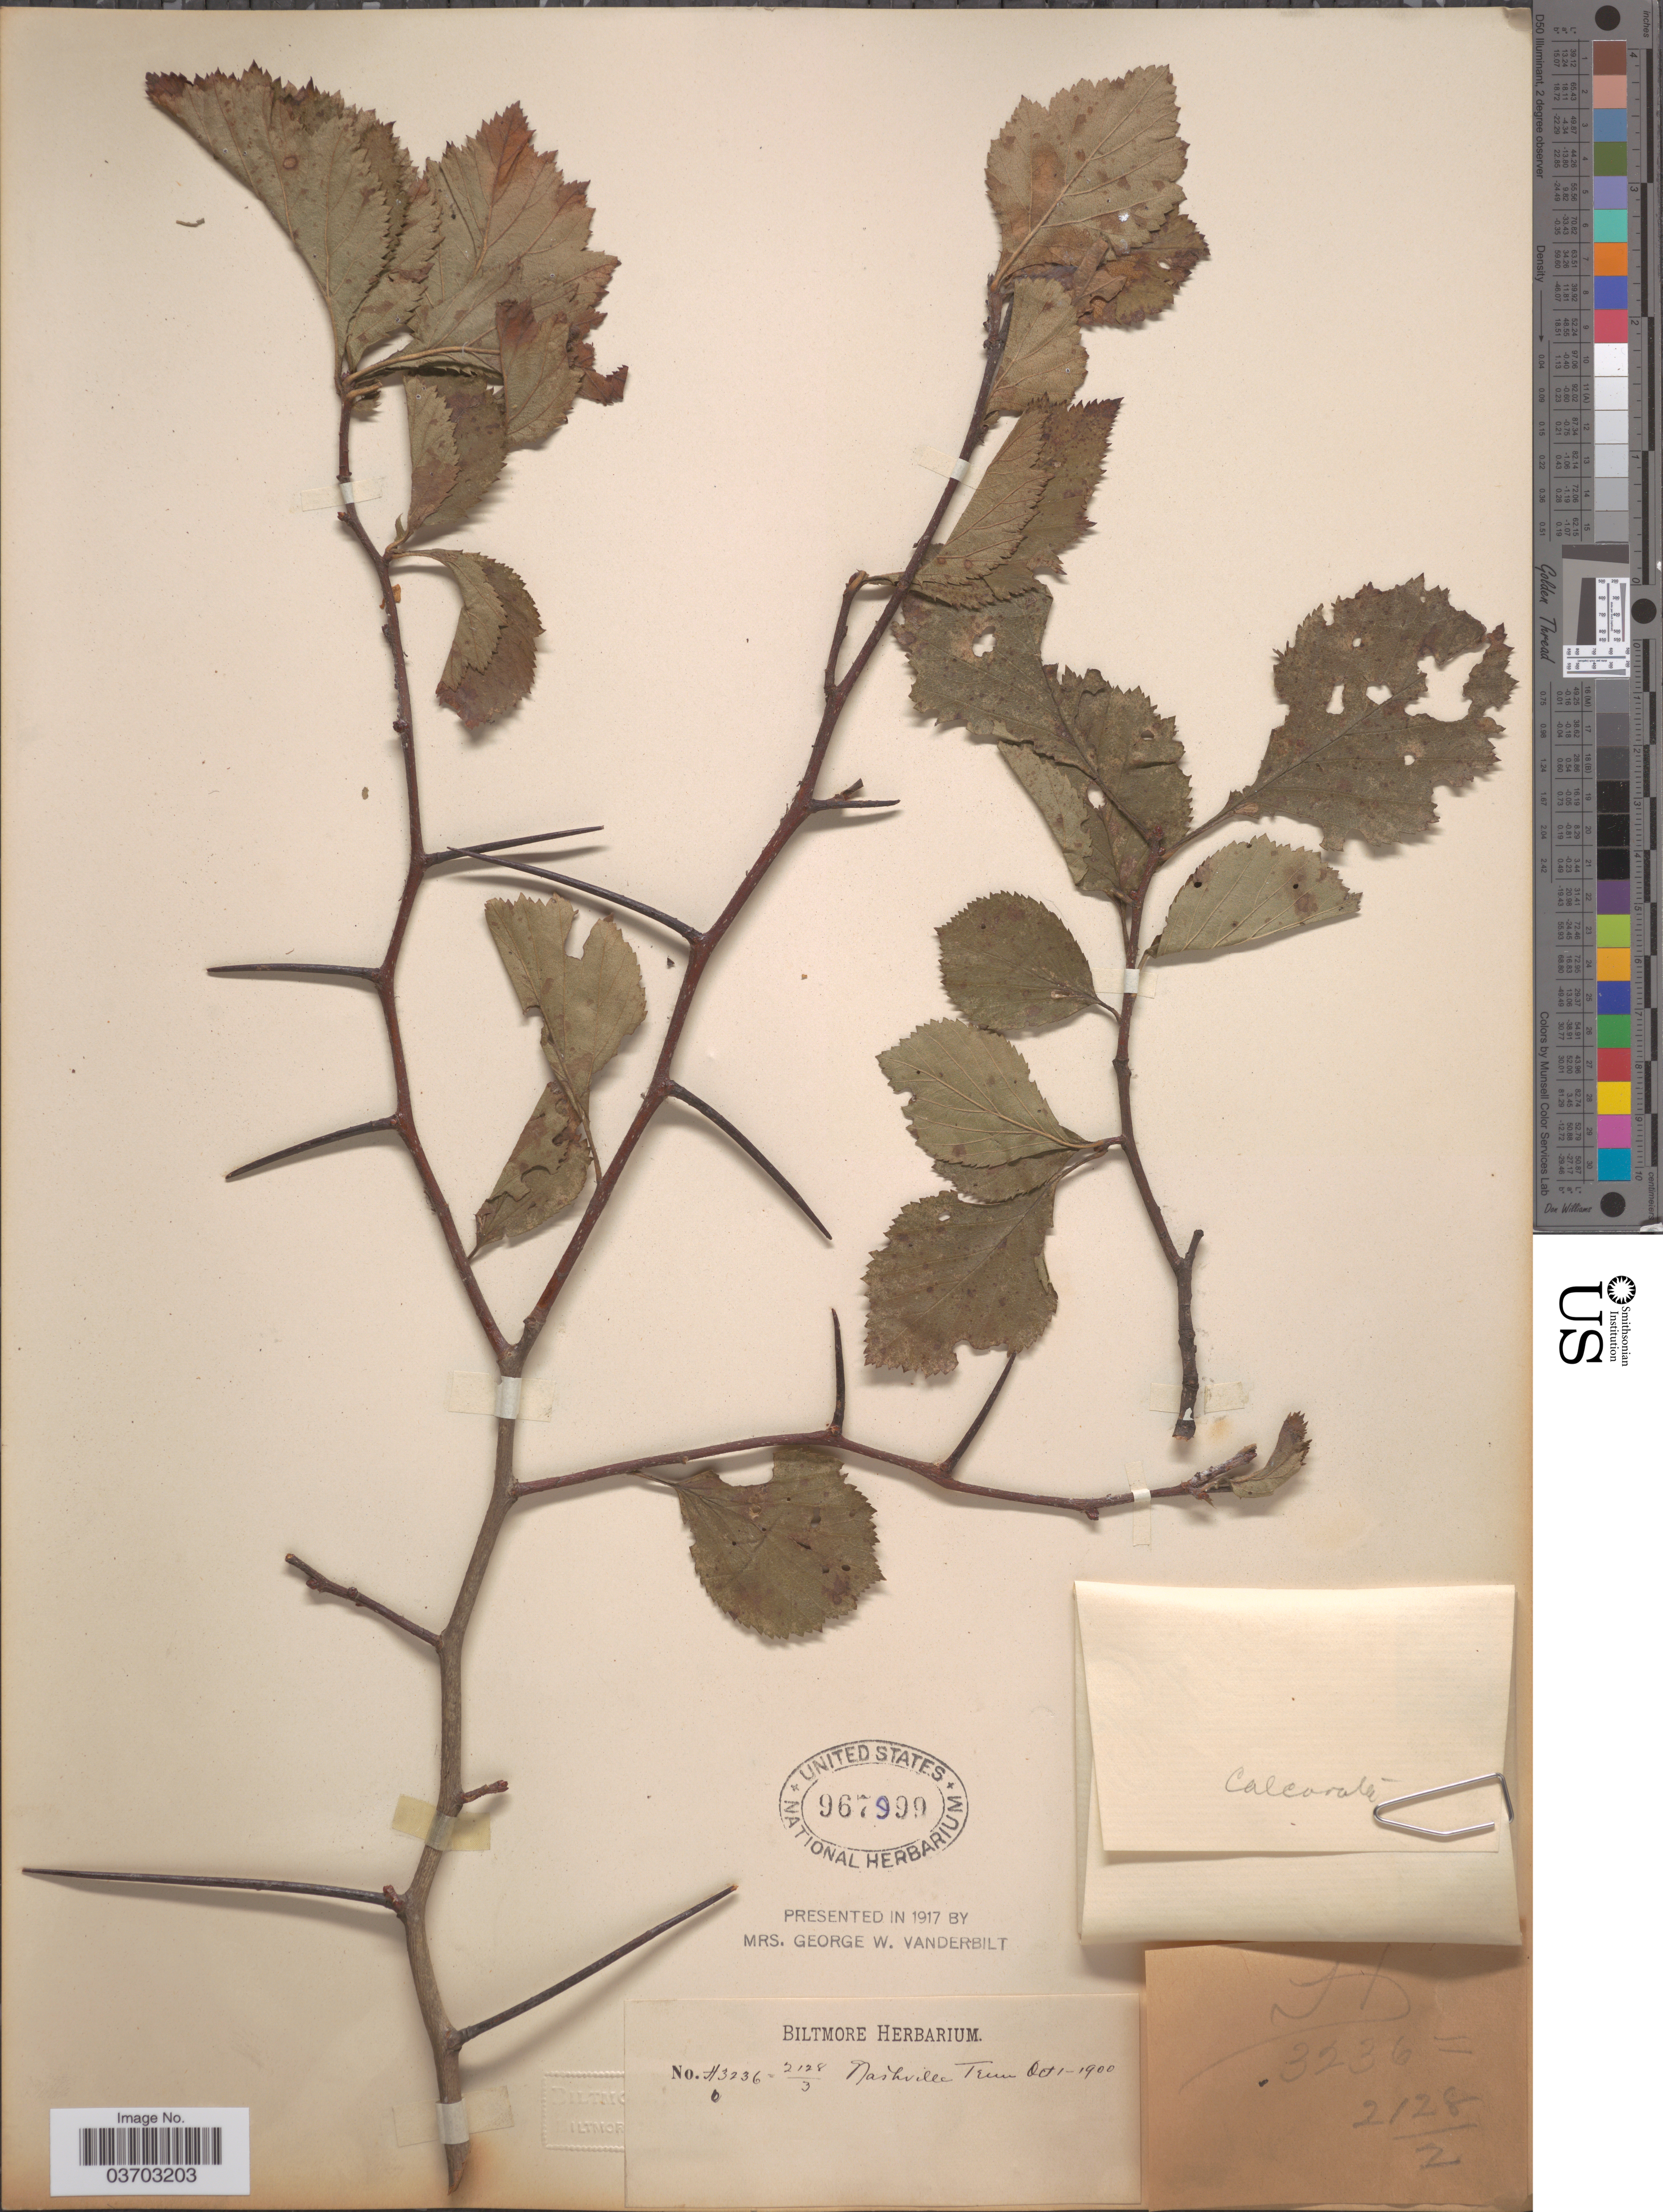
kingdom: Plantae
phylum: Tracheophyta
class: Magnoliopsida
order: Rosales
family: Rosaceae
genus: Crataegus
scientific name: Crataegus sp.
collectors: ex herb. Biltmore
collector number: H3236=2128/3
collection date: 1900-10-01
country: United States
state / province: Tennessee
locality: Nashville.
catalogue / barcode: US 967999